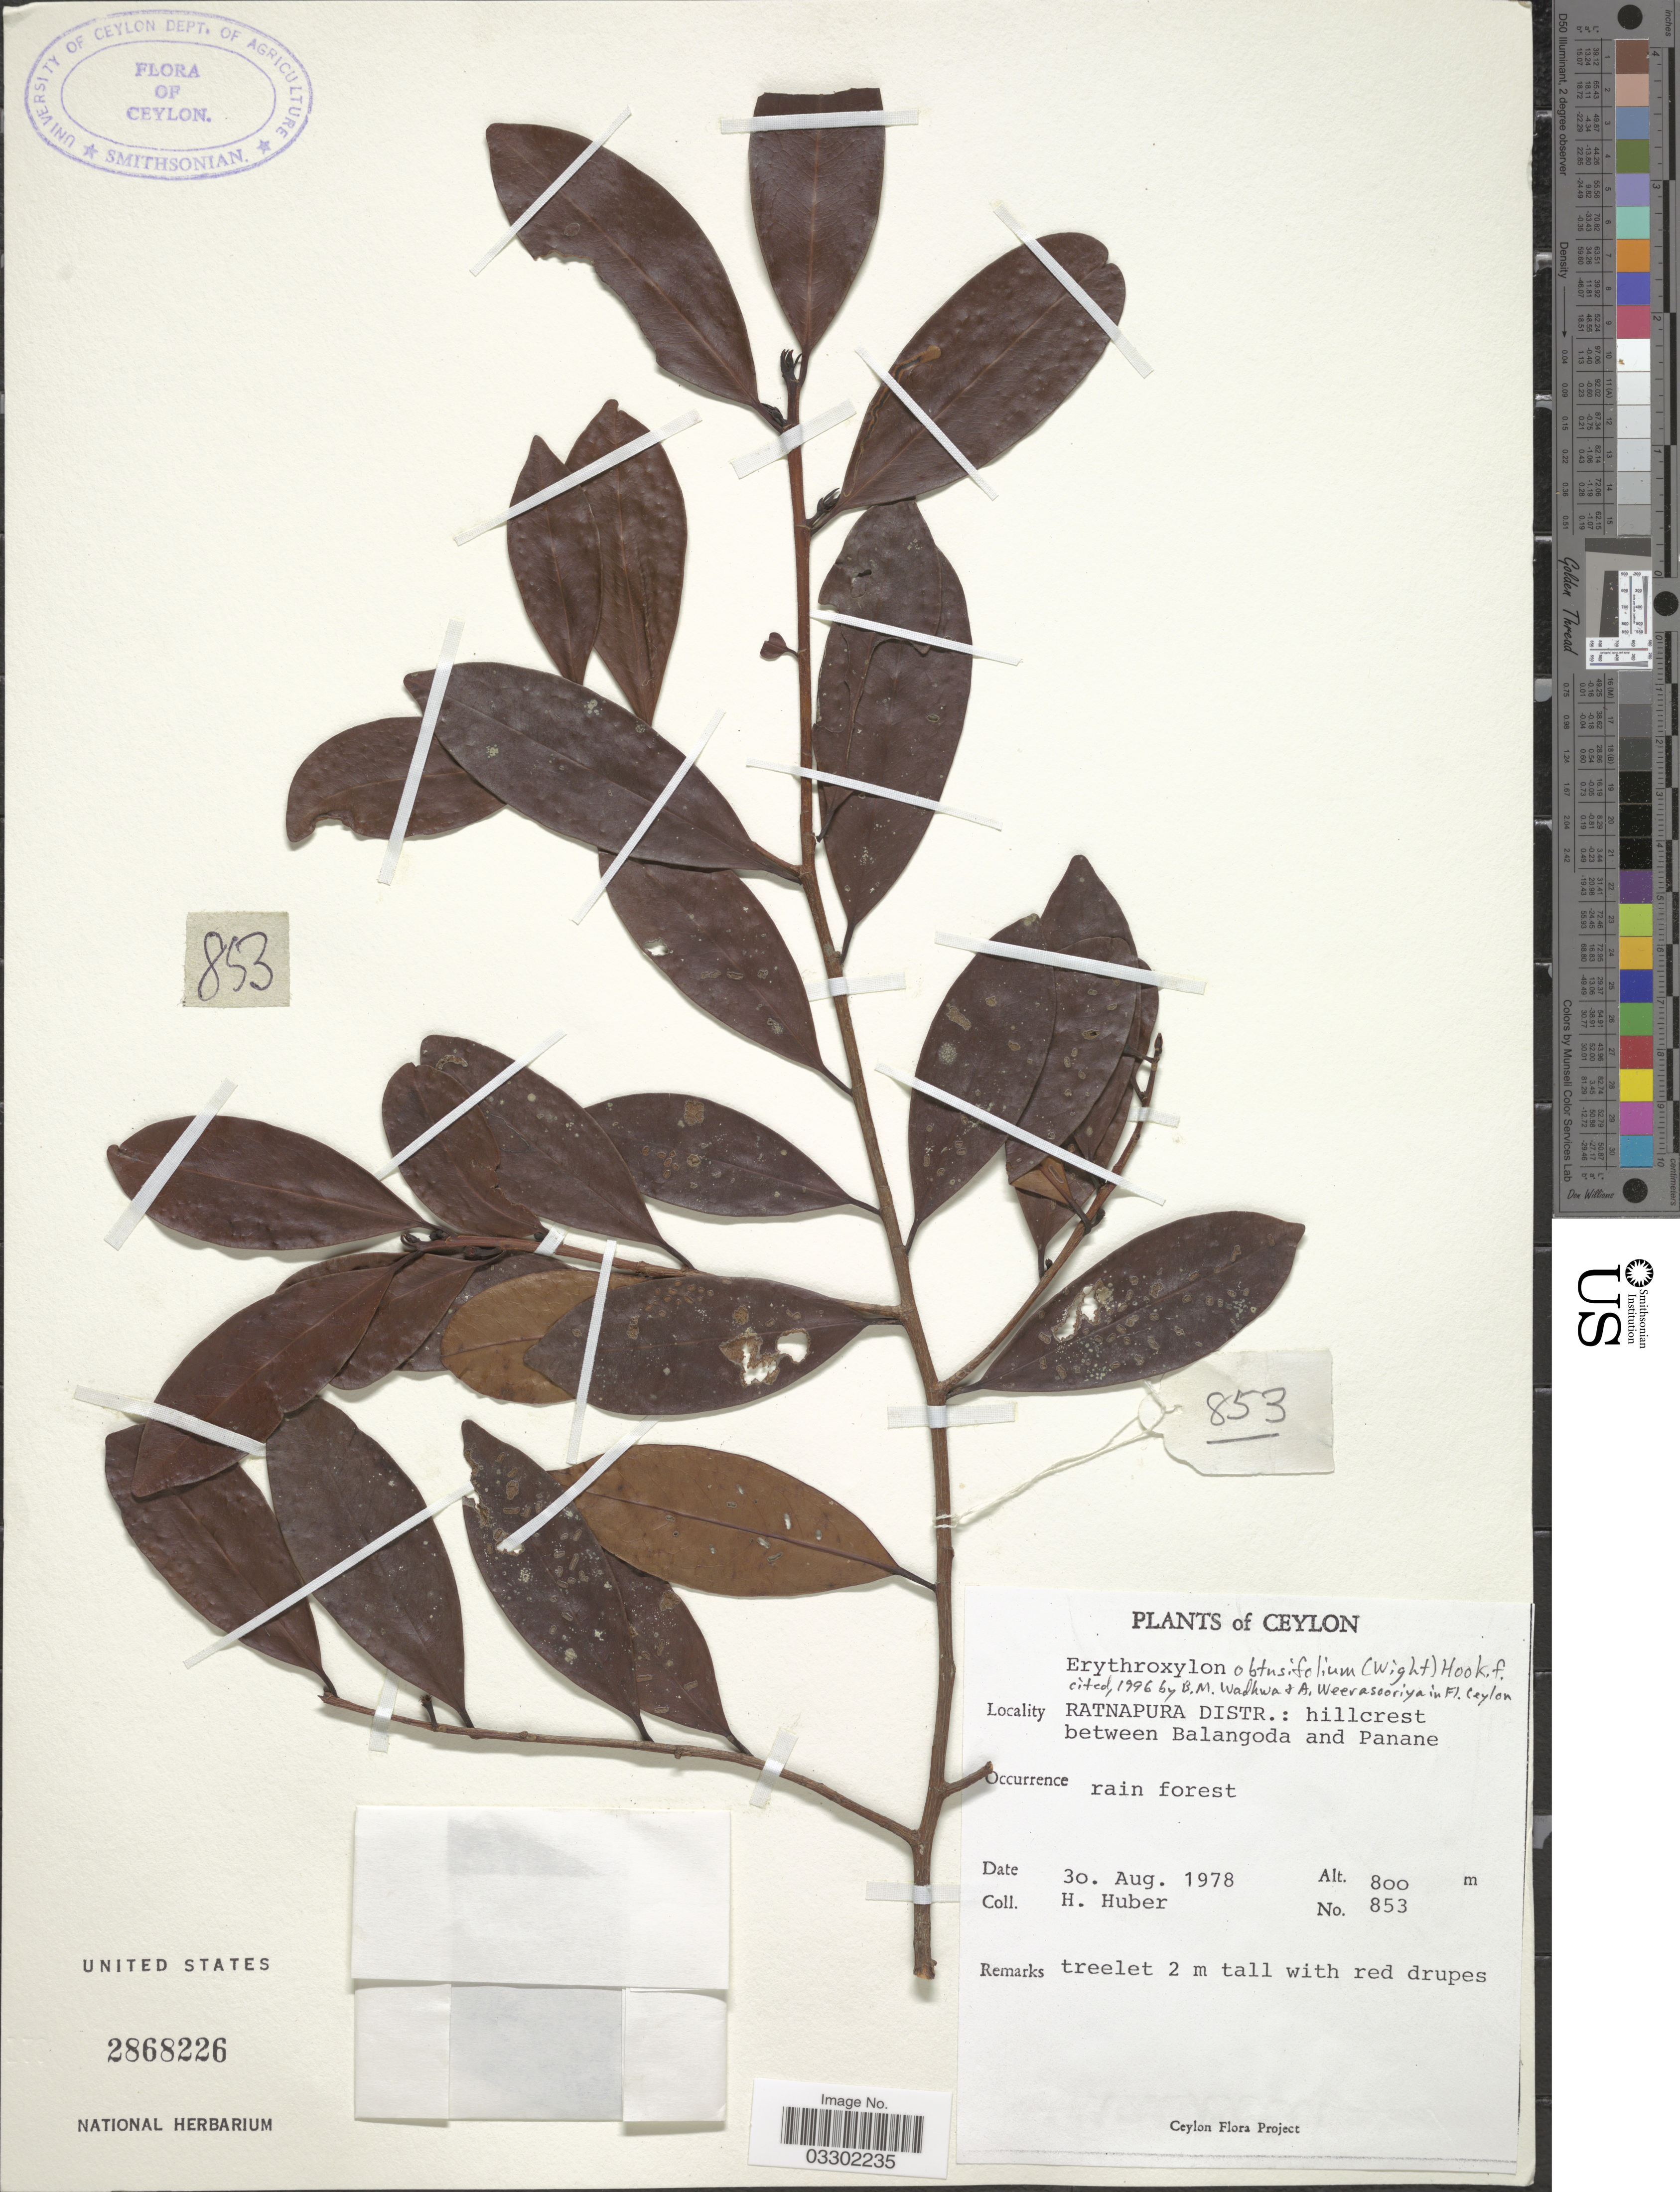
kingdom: Plantae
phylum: Tracheophyta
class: Magnoliopsida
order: Malpighiales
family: Erythroxylaceae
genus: Erythroxylum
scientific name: Erythroxylum obtusifolium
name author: Hook. f.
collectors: H. Huber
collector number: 853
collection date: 1978-08-30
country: Sri Lanka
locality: Ceylon, Ratnapura Distr.: hillcrest between Balangoda and Panane.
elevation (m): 800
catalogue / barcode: US 2868226